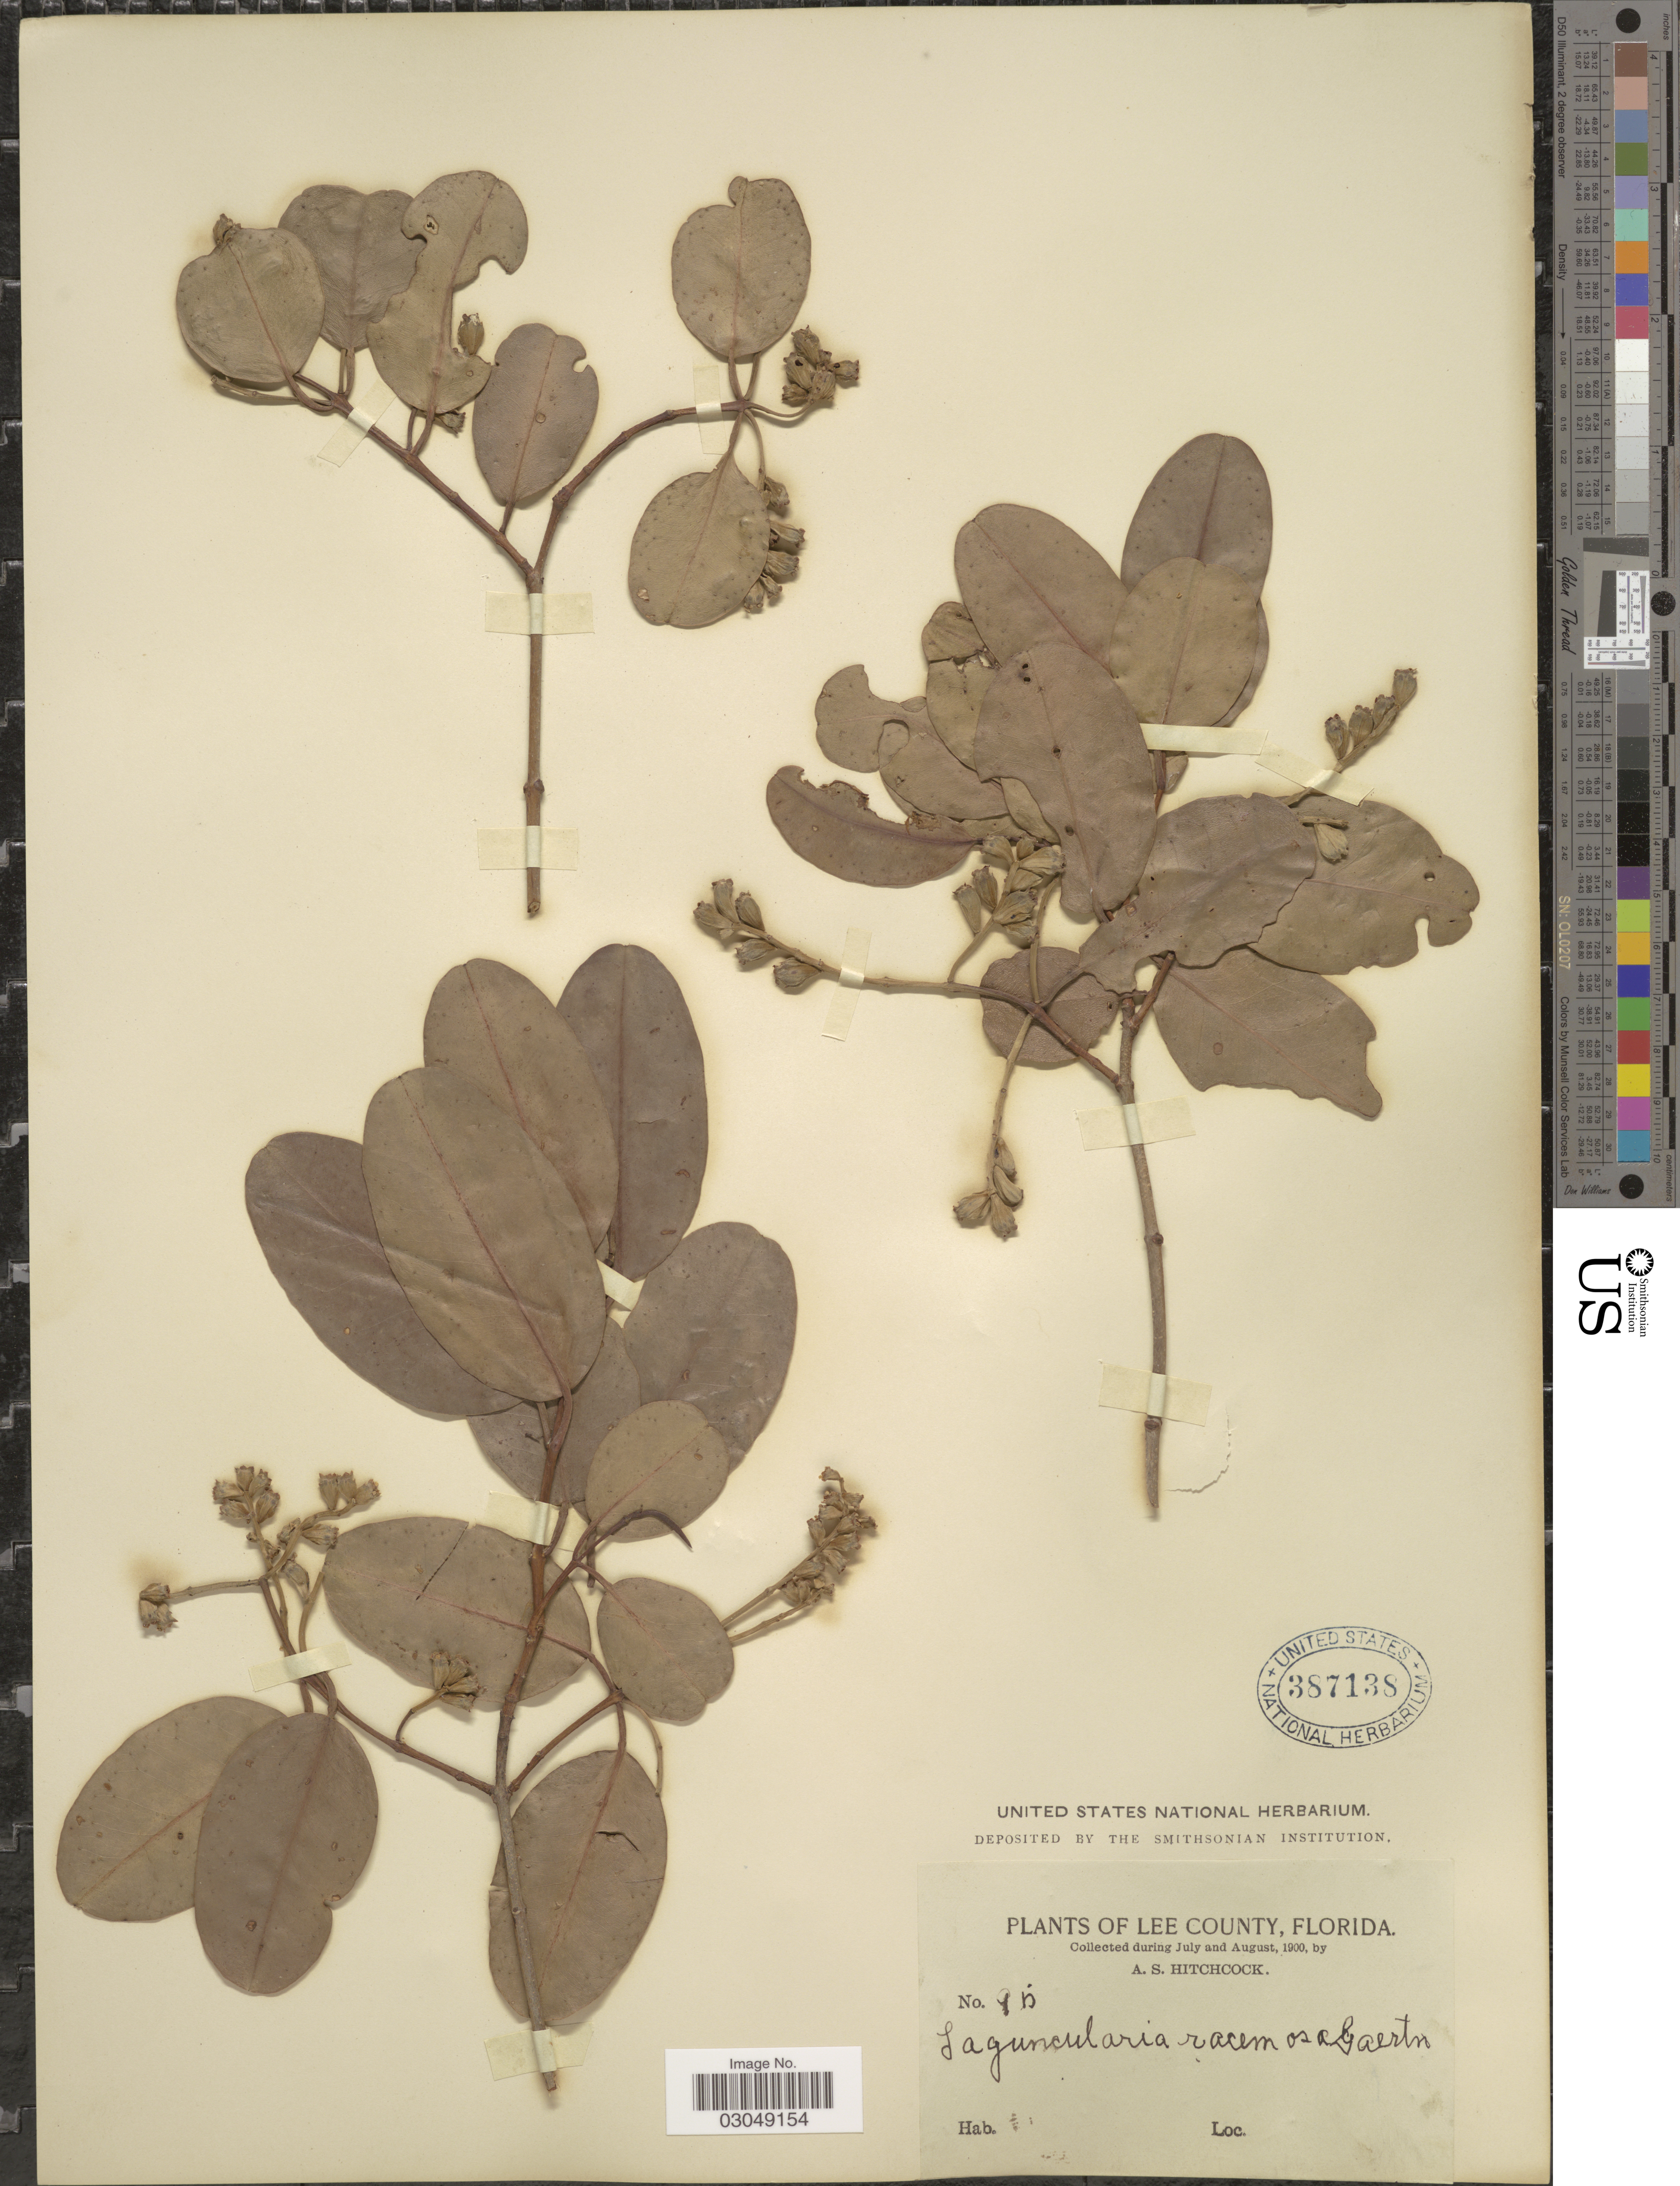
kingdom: Plantae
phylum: Tracheophyta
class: Magnoliopsida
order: Myrtales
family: Combretaceae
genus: Laguncularia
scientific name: Laguncularia racemosa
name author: (L.) C.F. Gaertn.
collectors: A. S. Hitchcock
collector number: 95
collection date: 1900-07/1900-08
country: United States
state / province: Florida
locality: Lee County.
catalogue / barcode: US 387138